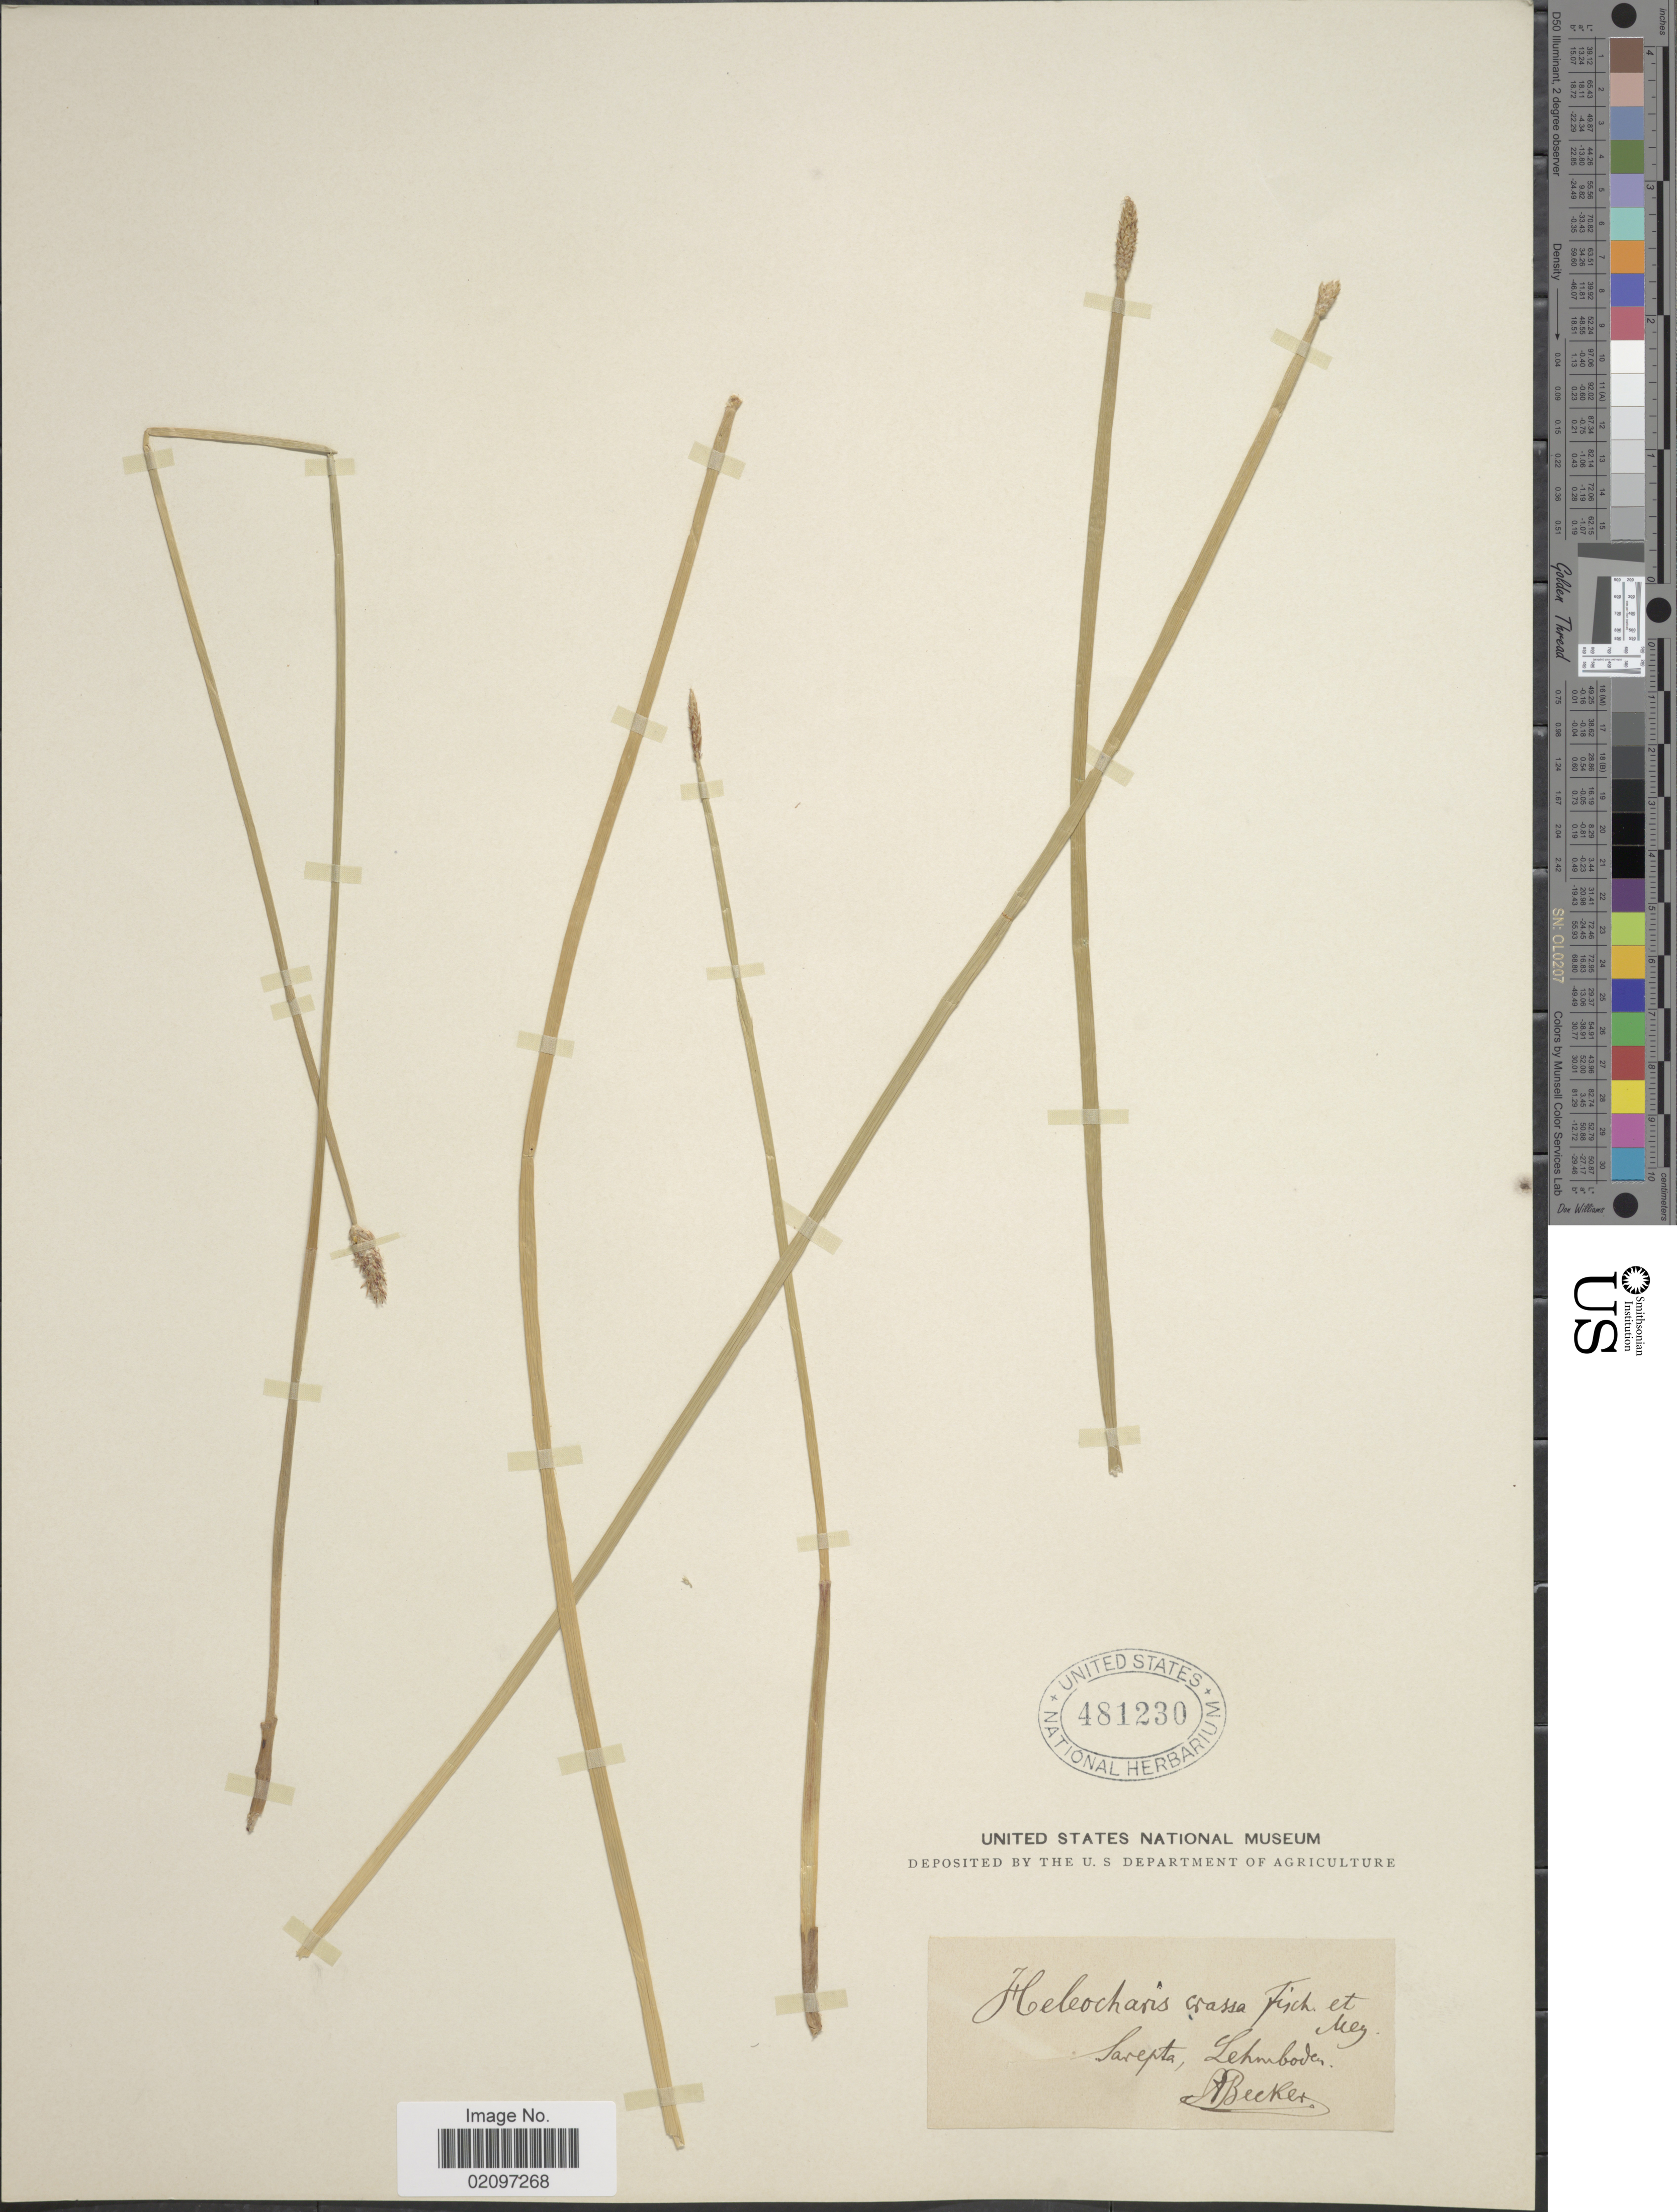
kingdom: Plantae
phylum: Tracheophyta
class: Liliopsida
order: Poales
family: Cyperaceae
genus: Eleocharis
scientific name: Eleocharis palustris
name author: (L.) Roem. & Schult.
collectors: A. Becker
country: Russian Federation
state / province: Volgograd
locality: Sarepta, Lehmboden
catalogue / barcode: US 481230